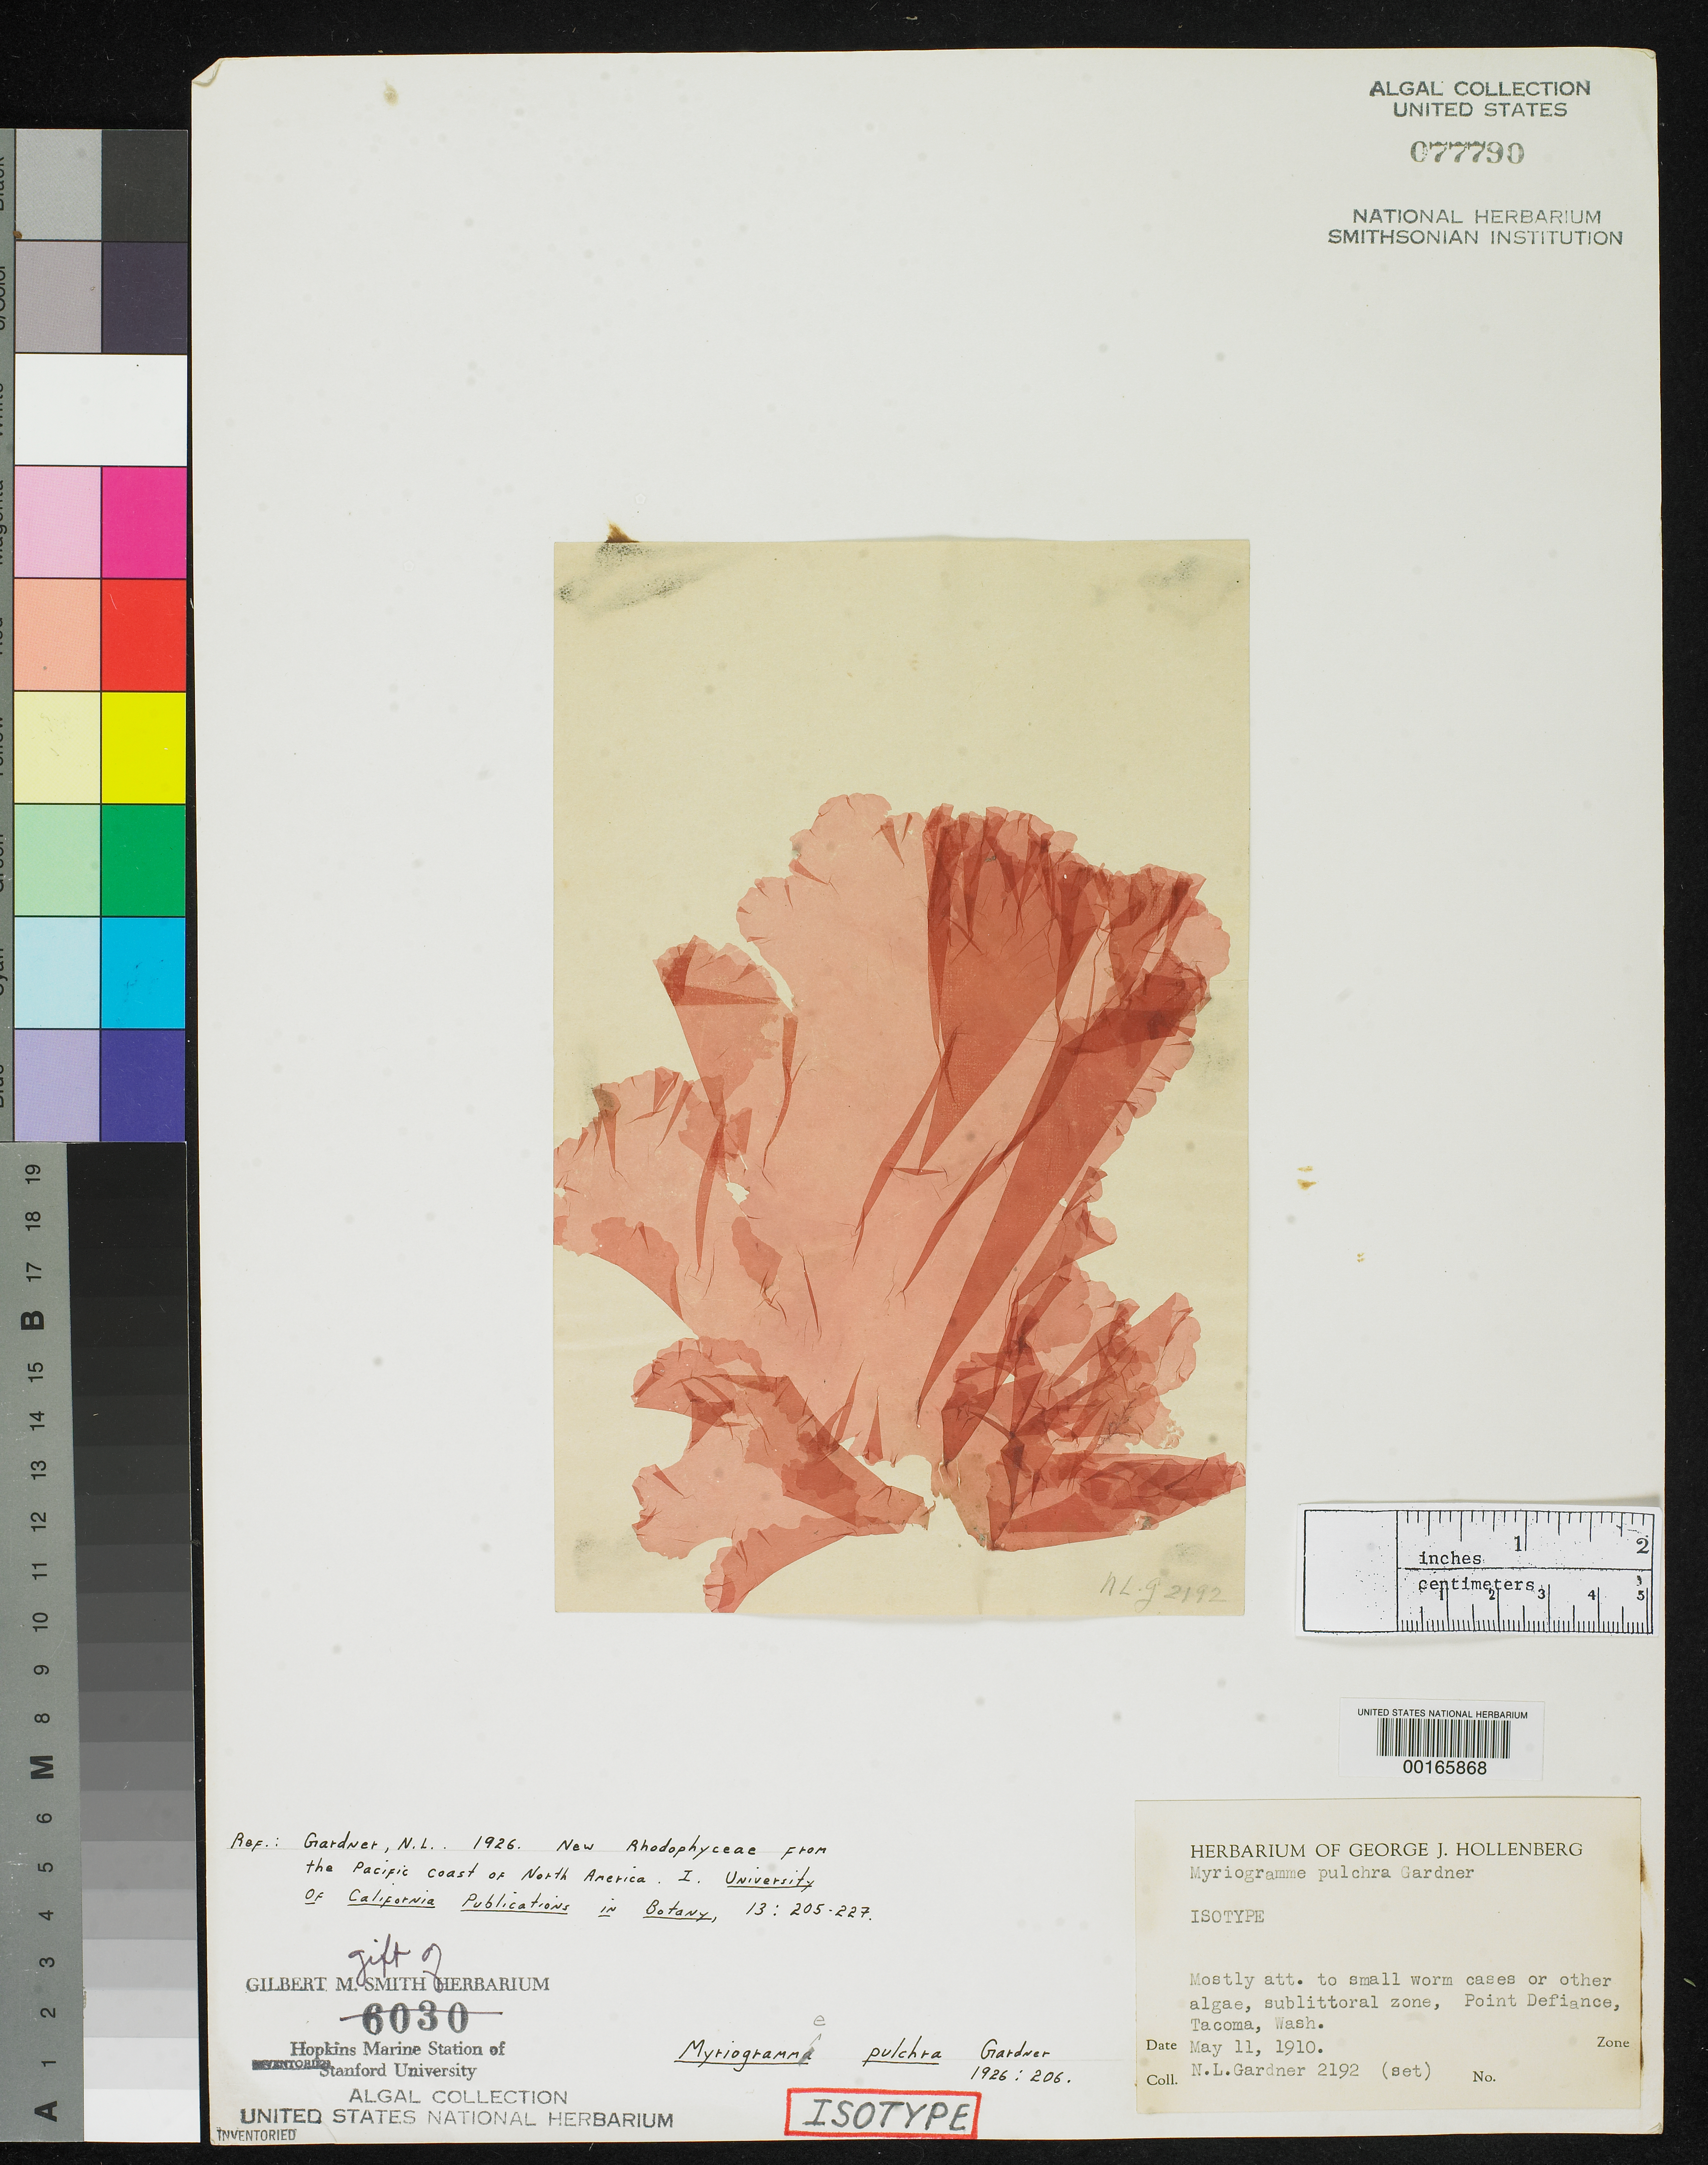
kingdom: Plantae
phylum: Rhodophyta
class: Florideophyceae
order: Ceramiales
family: Delesseriaceae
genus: Myriogramme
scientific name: Myriogramme pulchra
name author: N.L. Gardner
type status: Isotype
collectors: N. Gardner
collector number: NLG 2192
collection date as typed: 11 May 1910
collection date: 1910-05-11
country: United States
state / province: Washington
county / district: Pierce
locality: Tacoma, Point Defiance.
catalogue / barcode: US 77790